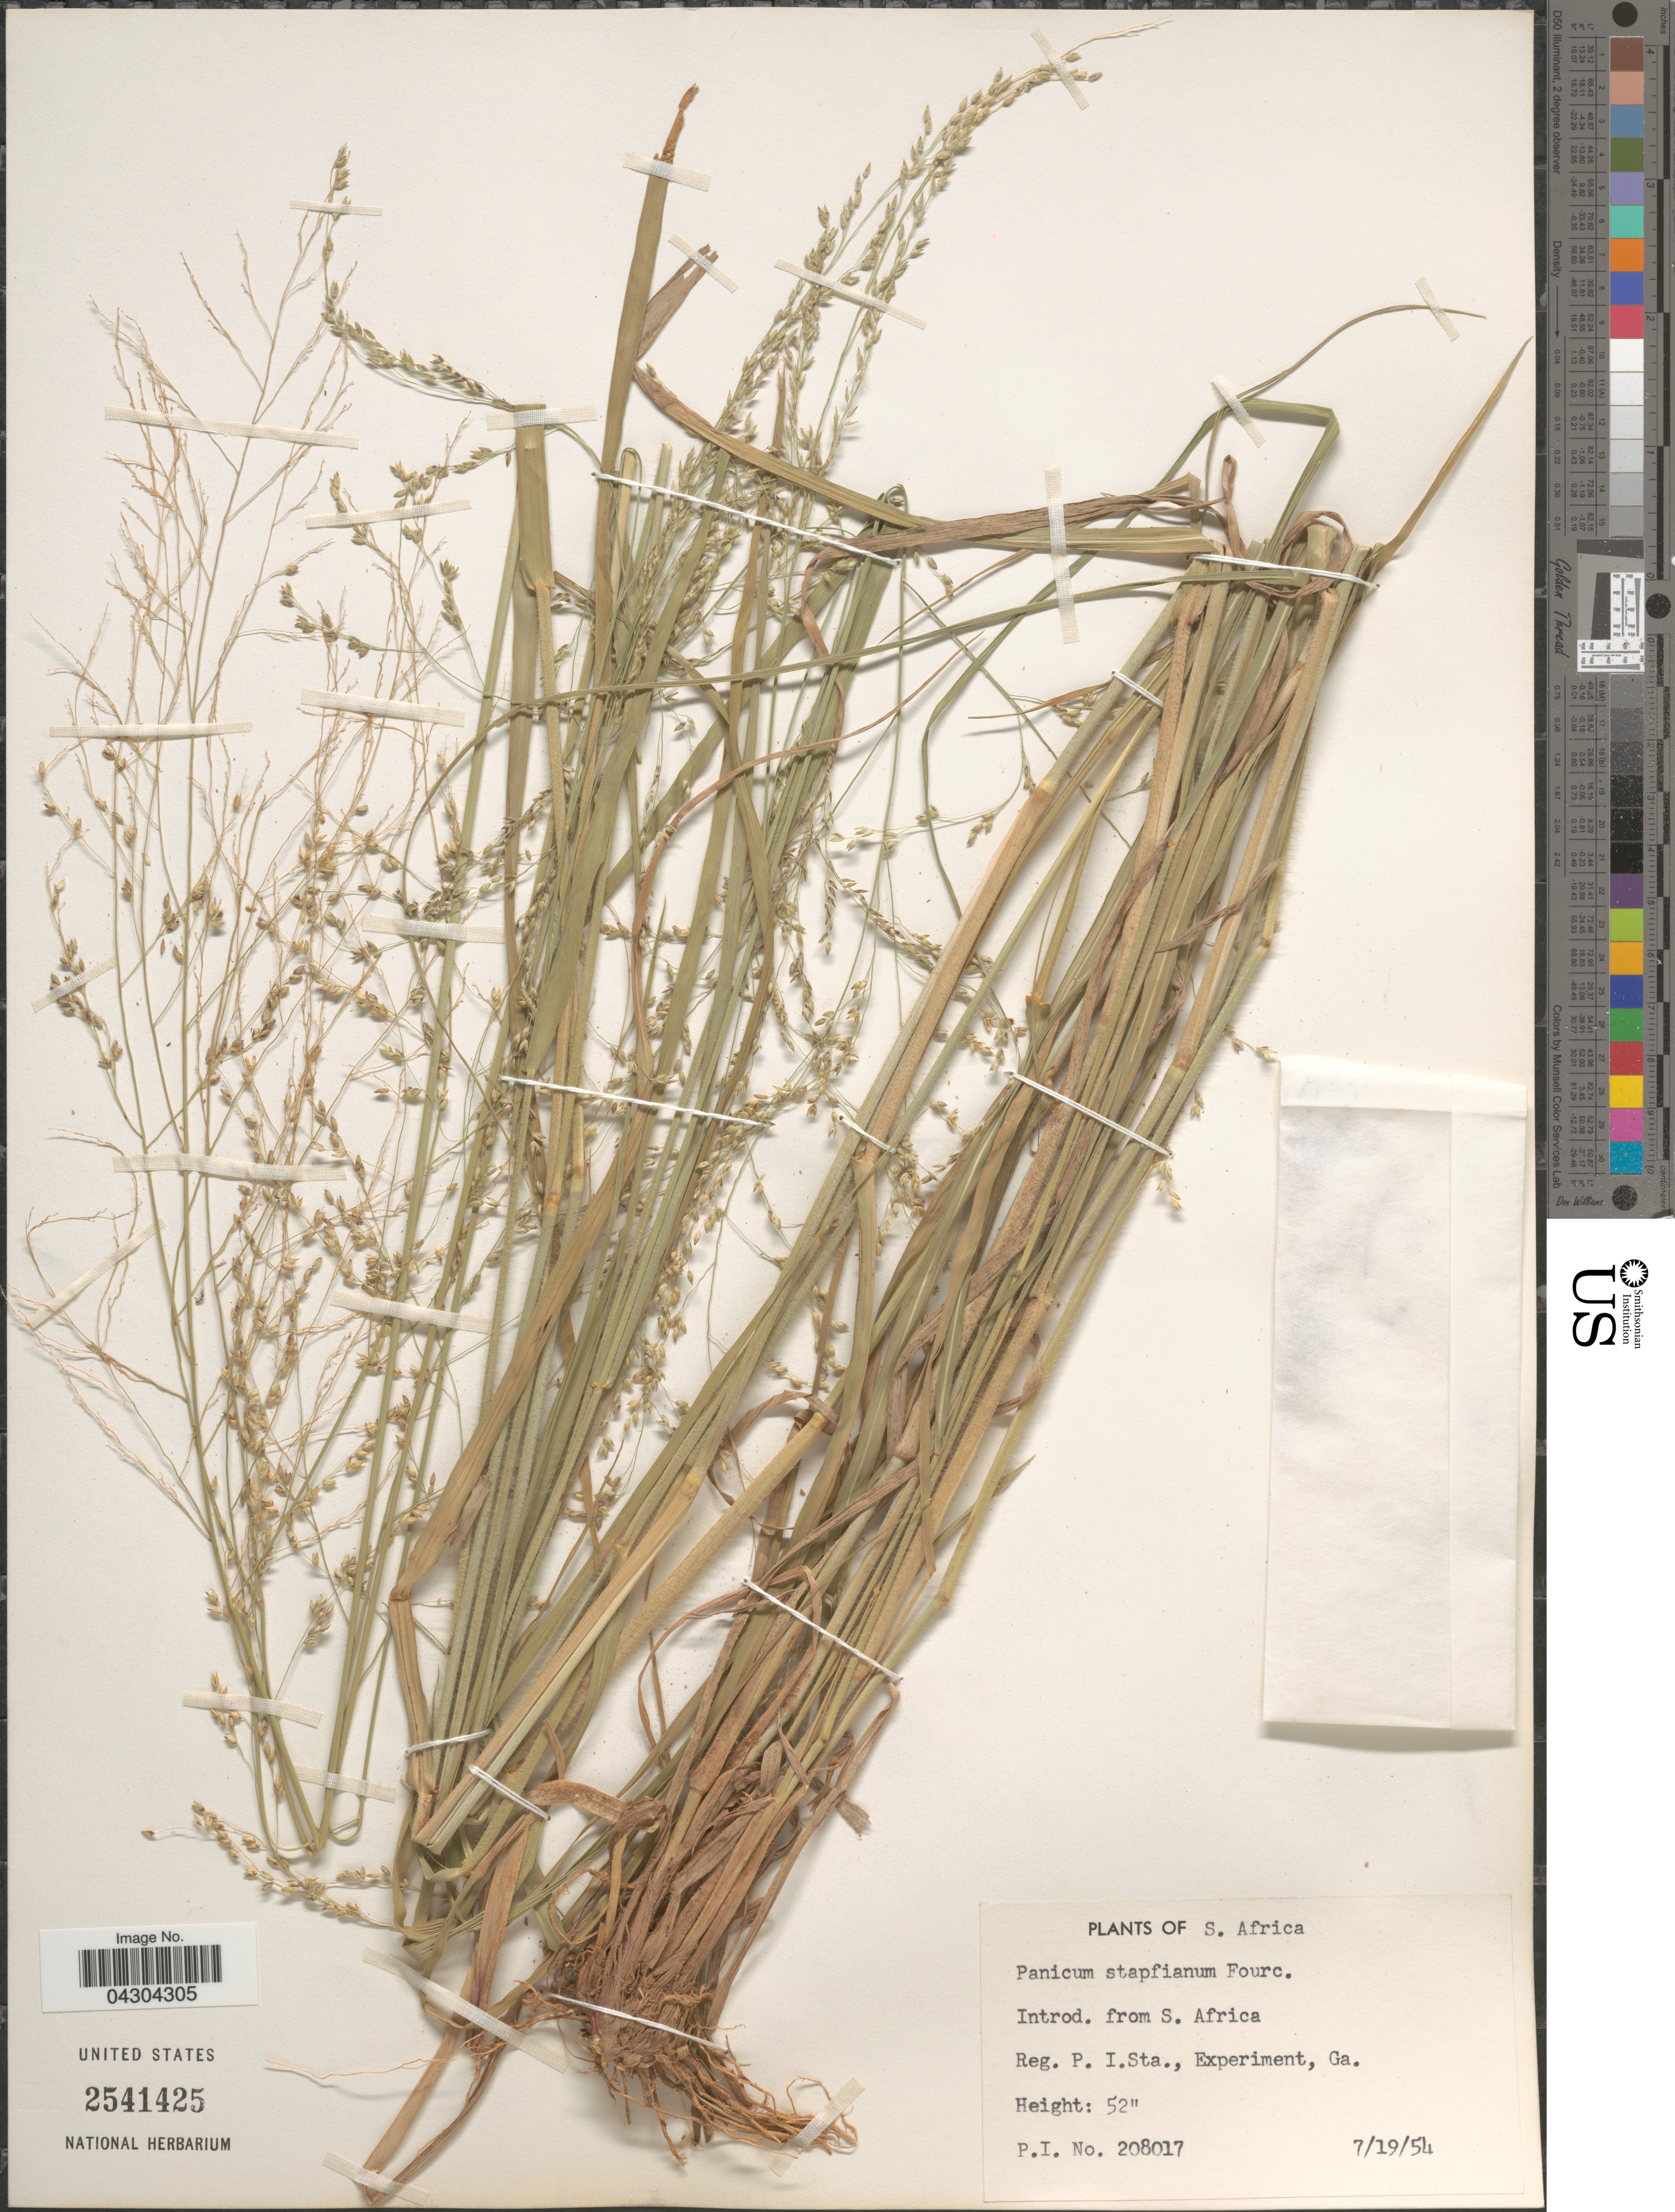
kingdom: Plantae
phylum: Tracheophyta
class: Liliopsida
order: Poales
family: Poaceae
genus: Panicum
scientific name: Panicum stapfianum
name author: Fourc.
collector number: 208017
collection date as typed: Transcribed d/m/y: 19/7/54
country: United States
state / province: Georgia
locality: Reg. P. I.Sta., Experiment.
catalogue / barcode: US 2541425